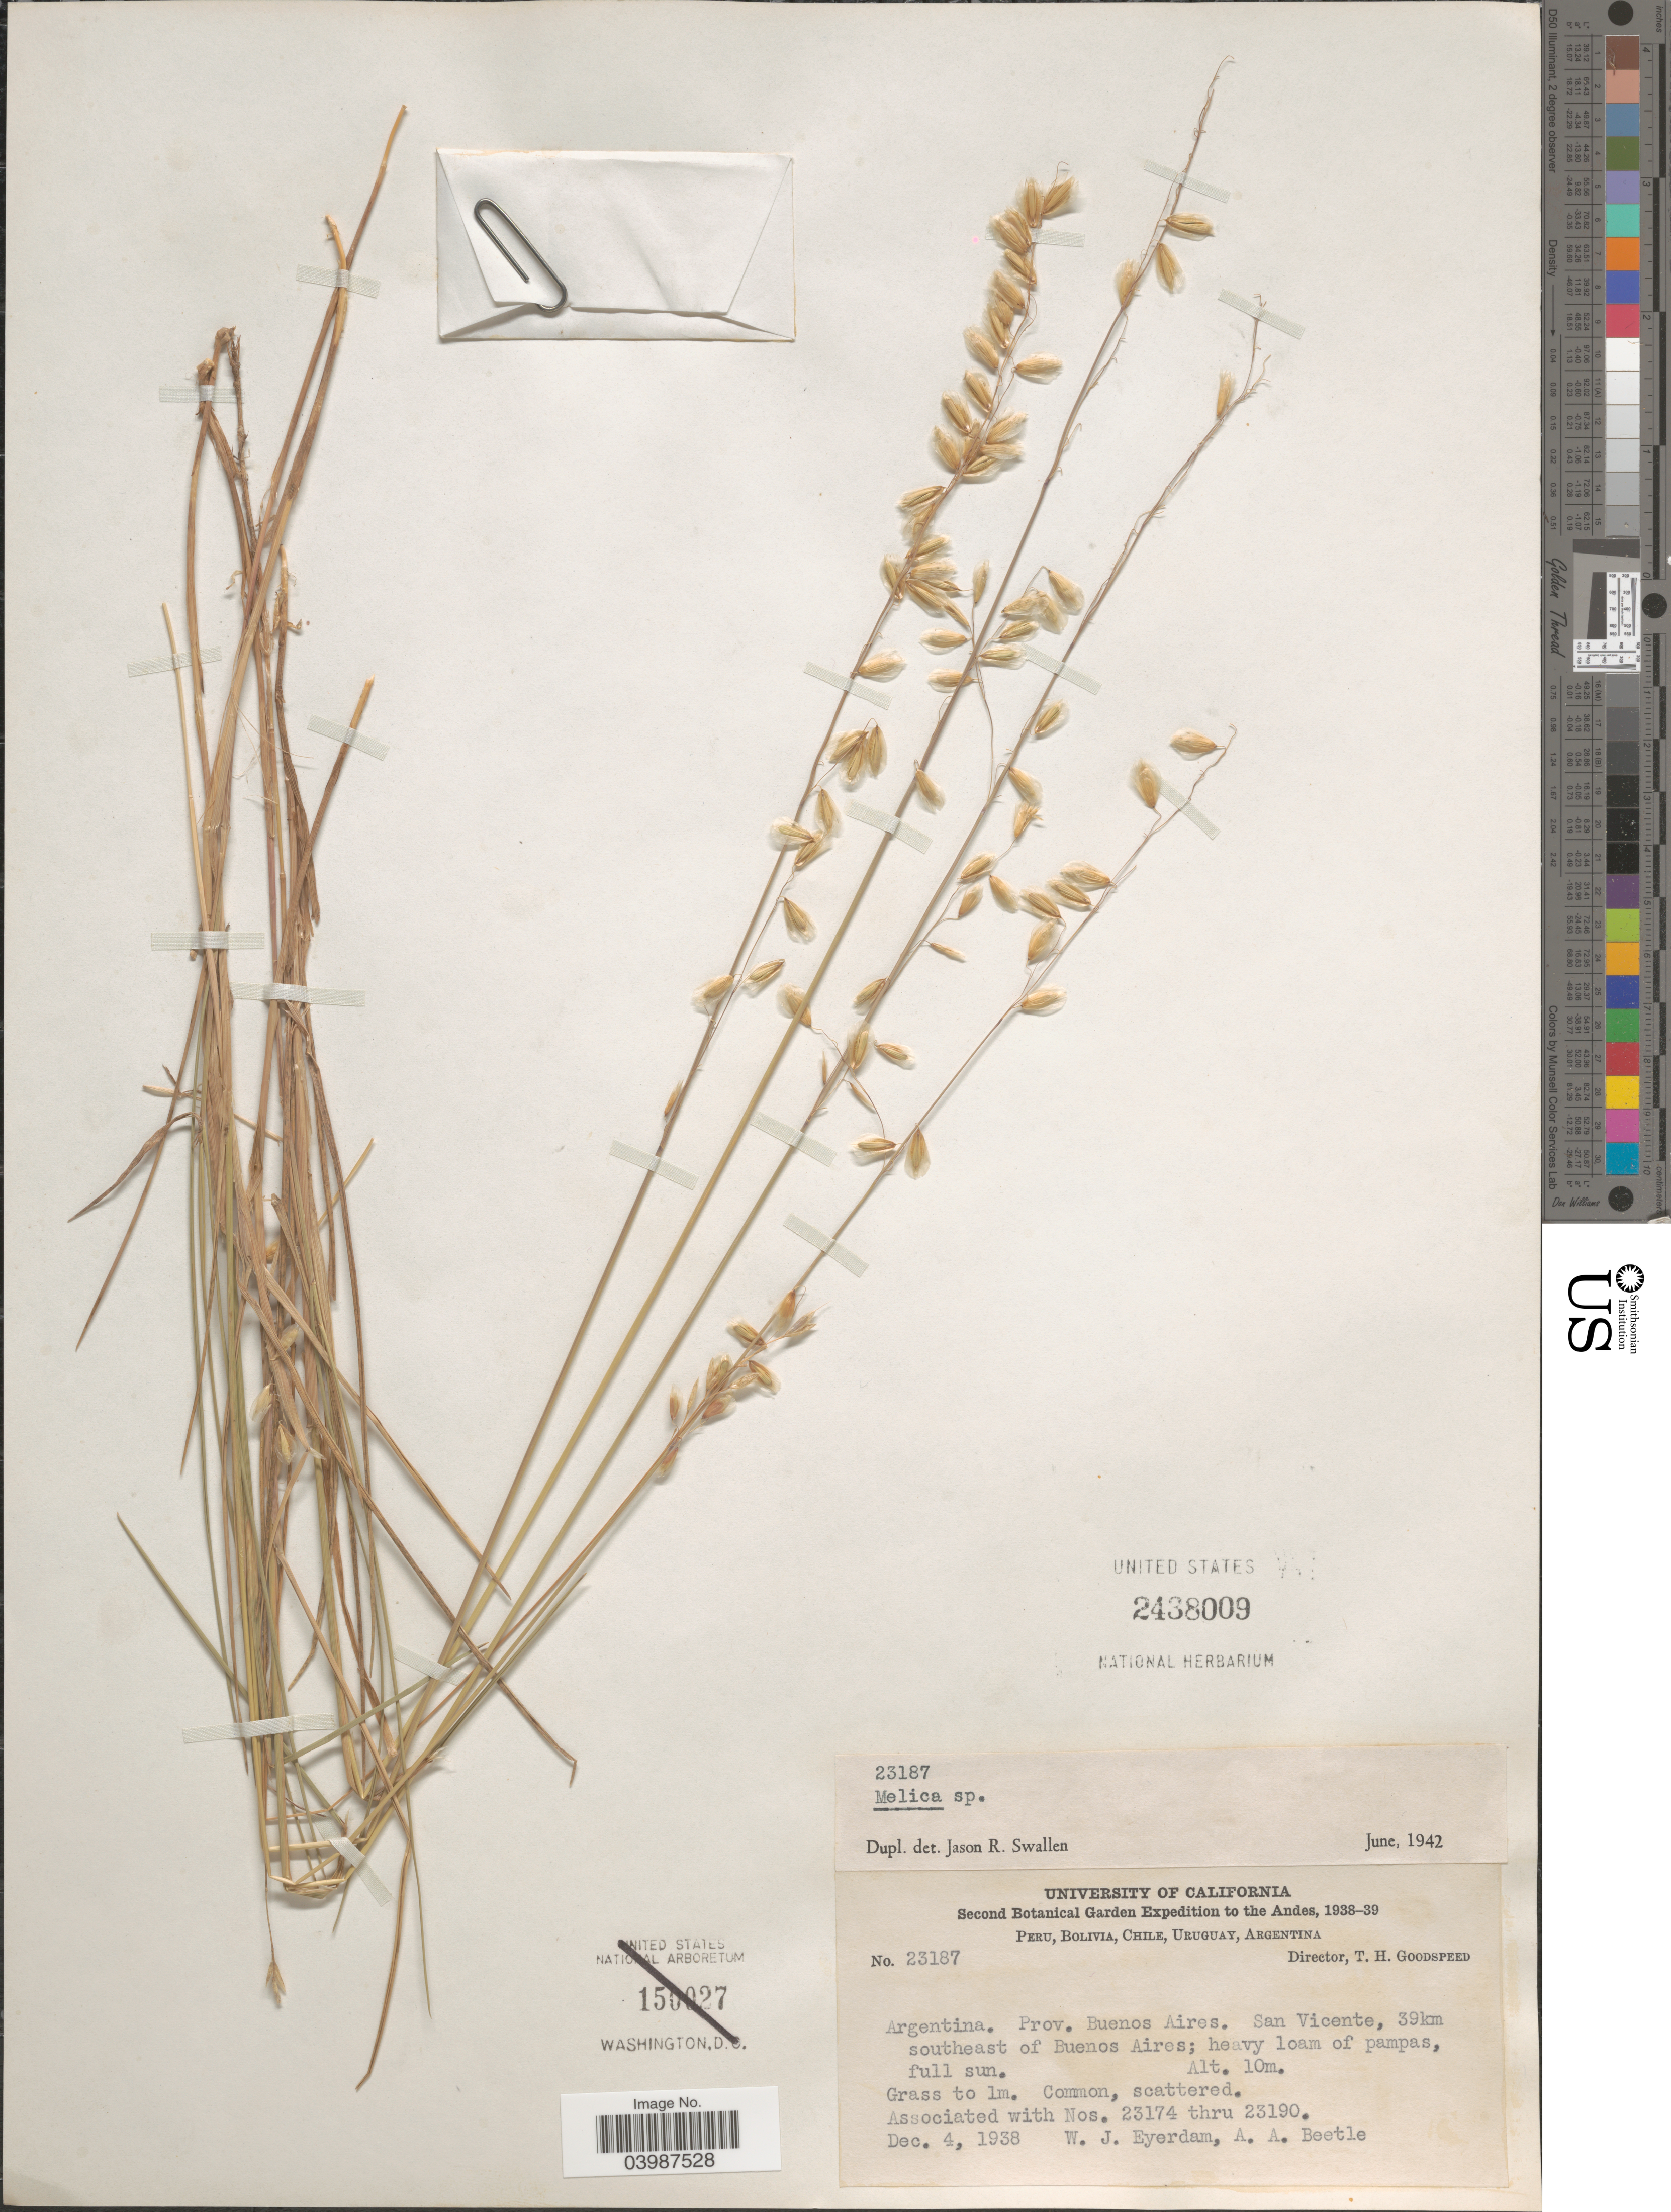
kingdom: Plantae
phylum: Tracheophyta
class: Liliopsida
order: Poales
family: Poaceae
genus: Melica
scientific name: Melica sp.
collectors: W. J. Eyerdam & A. A. Beetle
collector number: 23187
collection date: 1938-12-04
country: Argentina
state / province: Buenos Aires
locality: The Andes. San Vicente, 39km southeast of Buenos Aires.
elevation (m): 10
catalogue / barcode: US 2438009